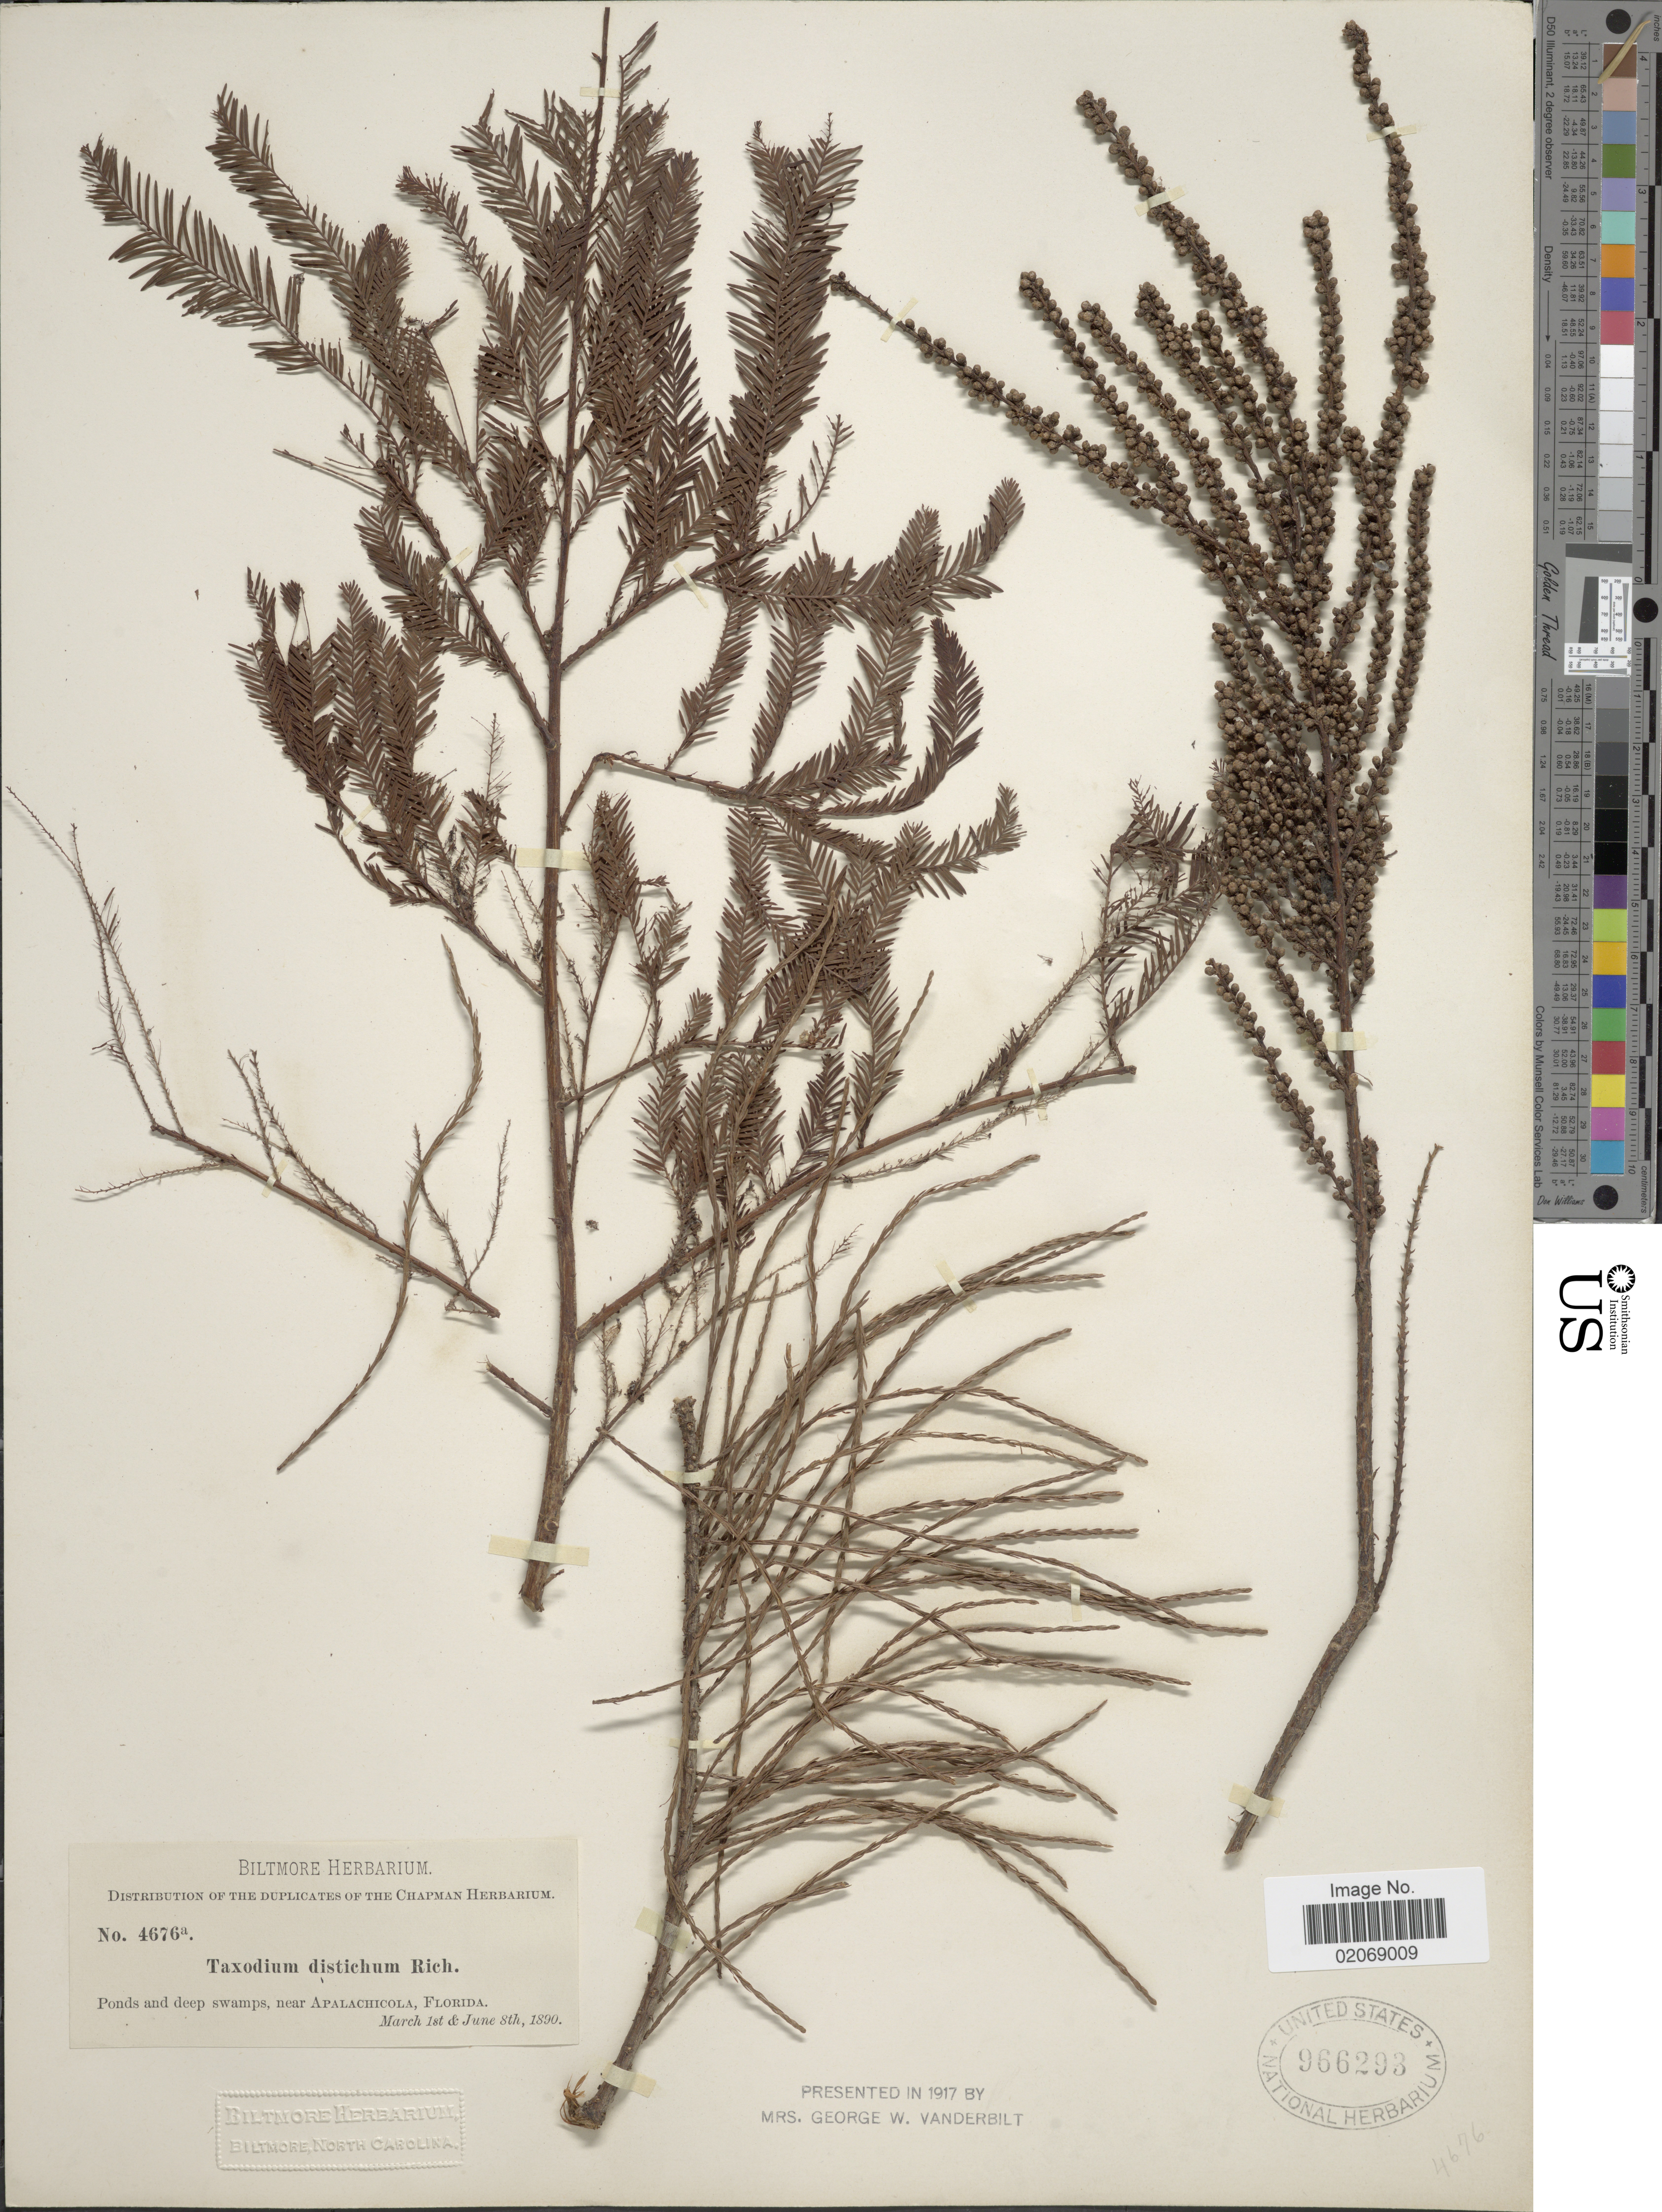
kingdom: Plantae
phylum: Tracheophyta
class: Pinopsida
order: Pinales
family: Cupressaceae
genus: Taxodium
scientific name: Taxodium distichum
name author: (L.) Rich.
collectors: ex herb. Biltmore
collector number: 4676a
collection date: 1890-03-01/1890-06-08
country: United States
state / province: Florida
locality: Near Apalachicola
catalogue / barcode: US 966293